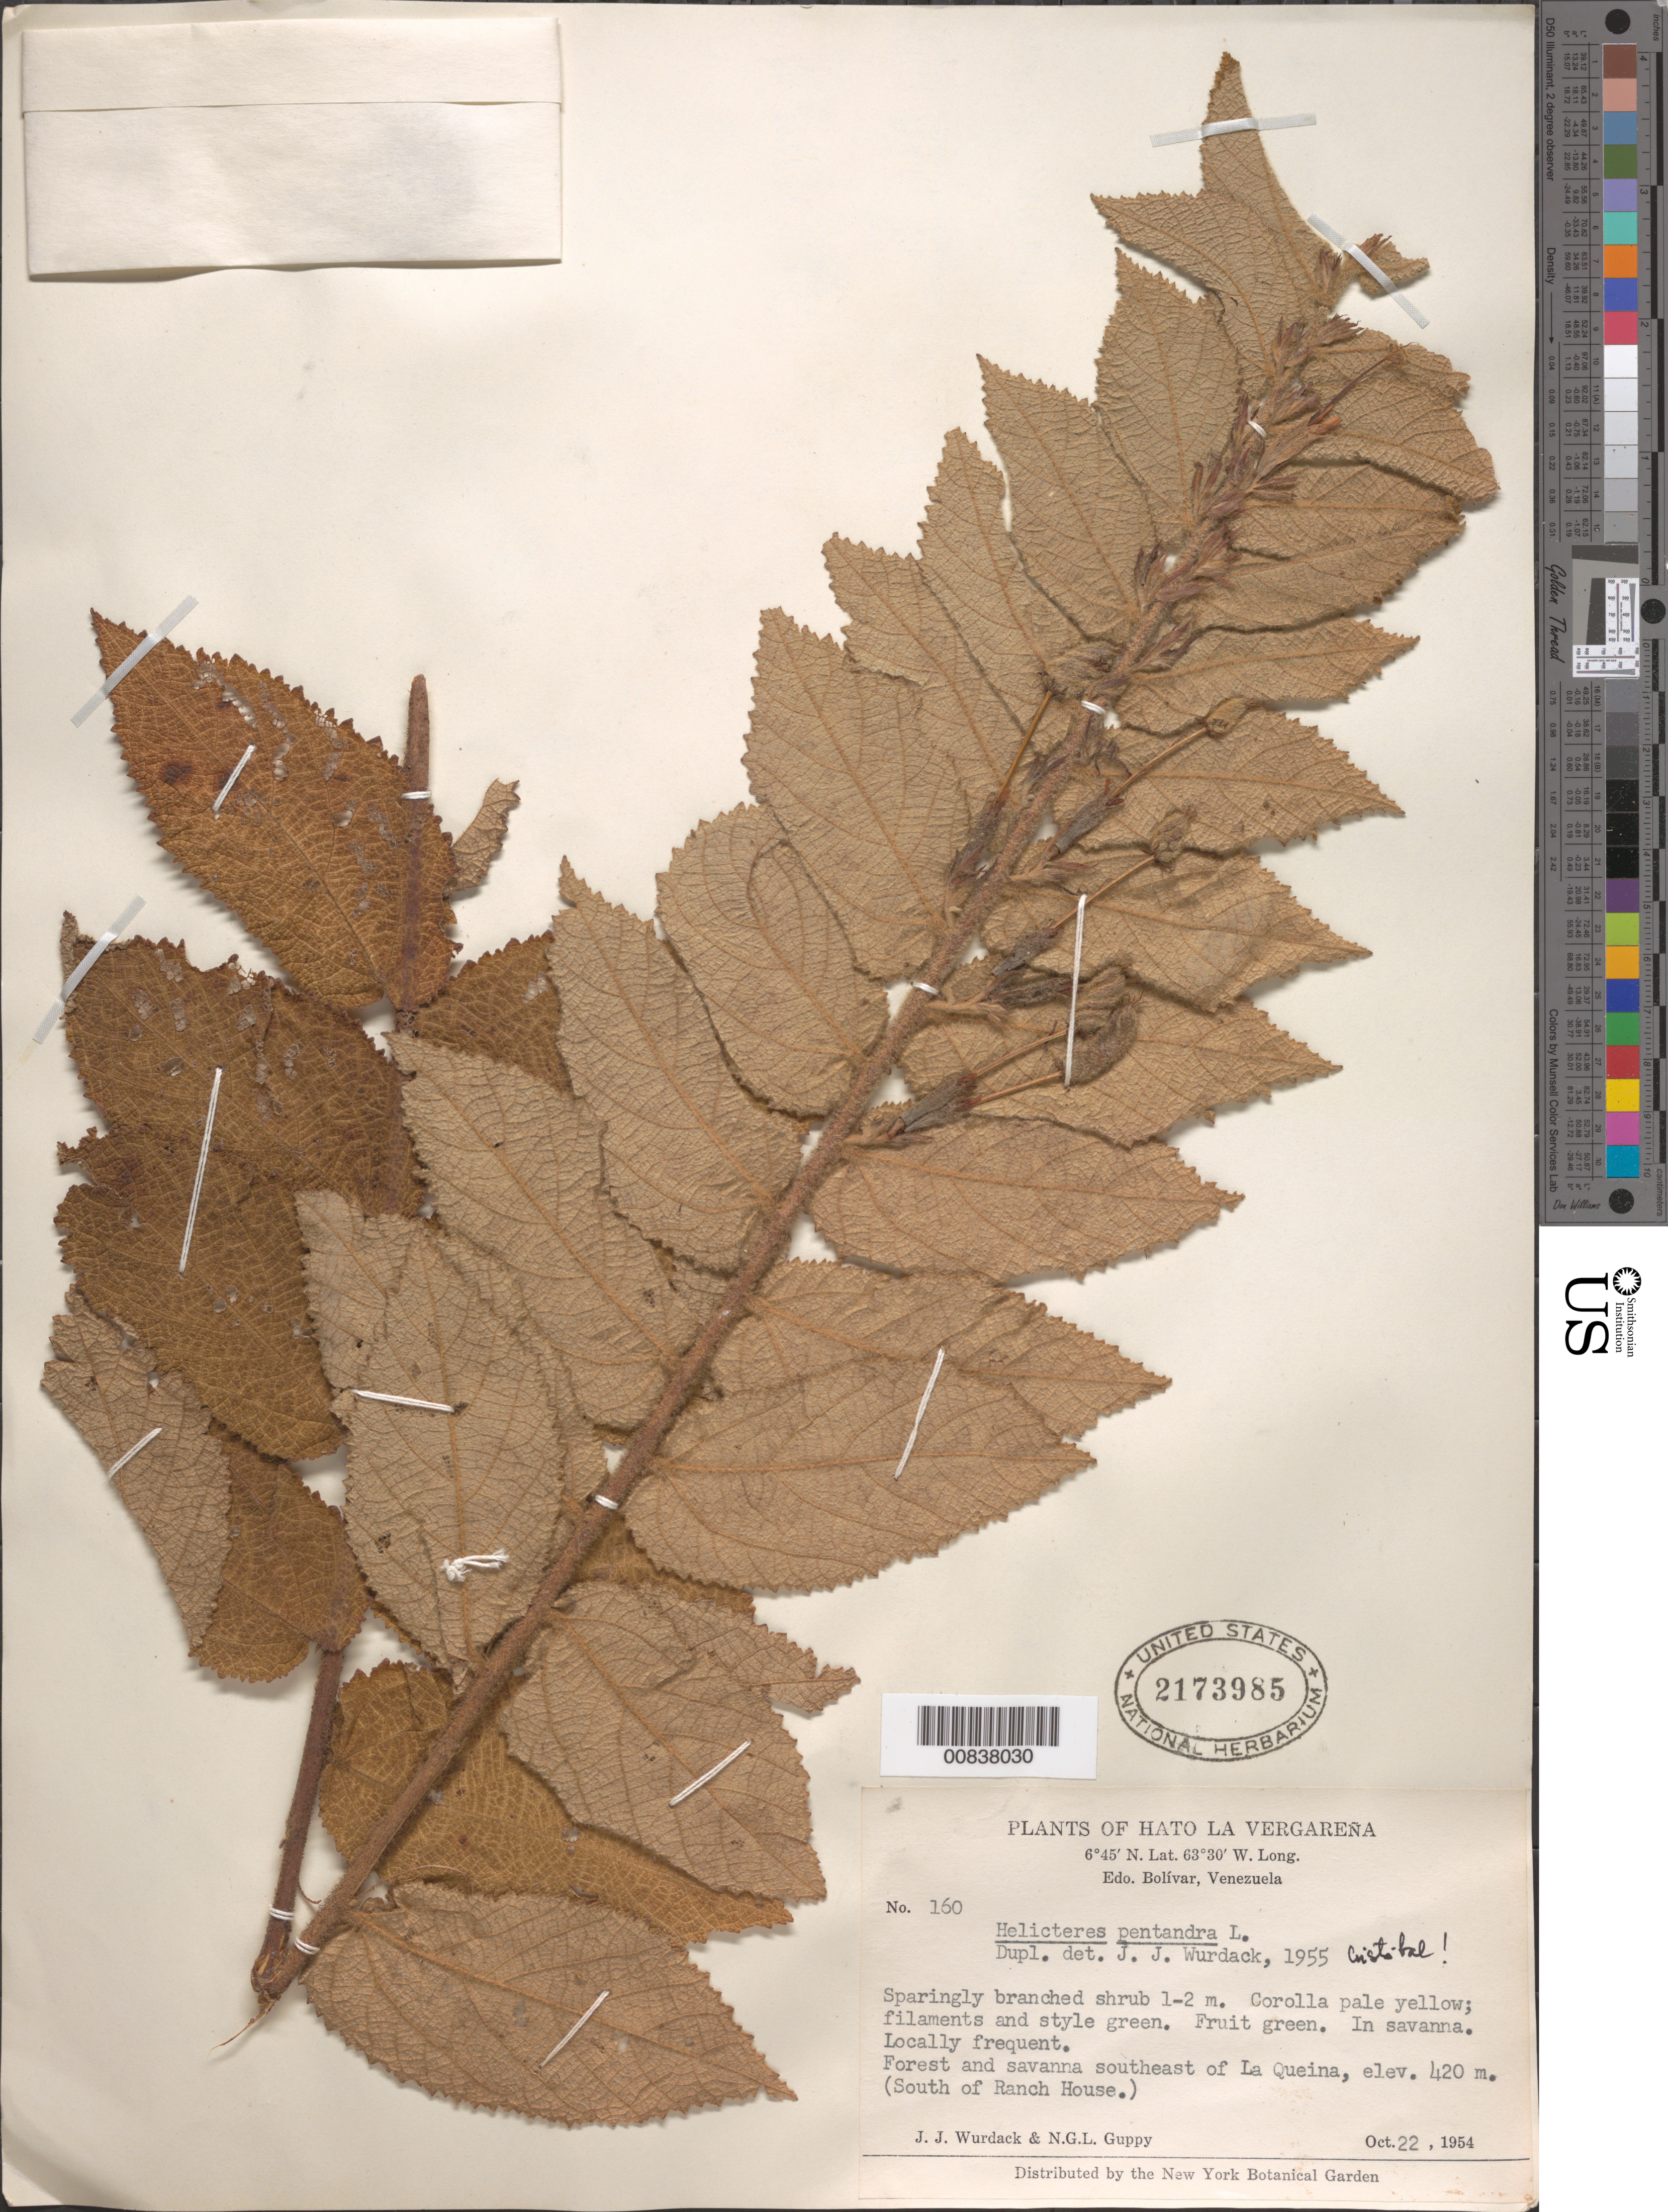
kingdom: Plantae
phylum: Tracheophyta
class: Magnoliopsida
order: Malvales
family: Malvaceae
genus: Helicteres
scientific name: Helicteres pentandra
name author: L.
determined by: Cristobal, --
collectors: J. J. Wurdack & N. Guppy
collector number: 160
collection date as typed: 22-Oct-54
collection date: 1954-10-22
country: Venezuela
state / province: Bolívar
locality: Hato La Vergareña, SE of La Queina, south of Ranch House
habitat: Forest and savanna; in savanna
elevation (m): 420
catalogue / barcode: US 2173985